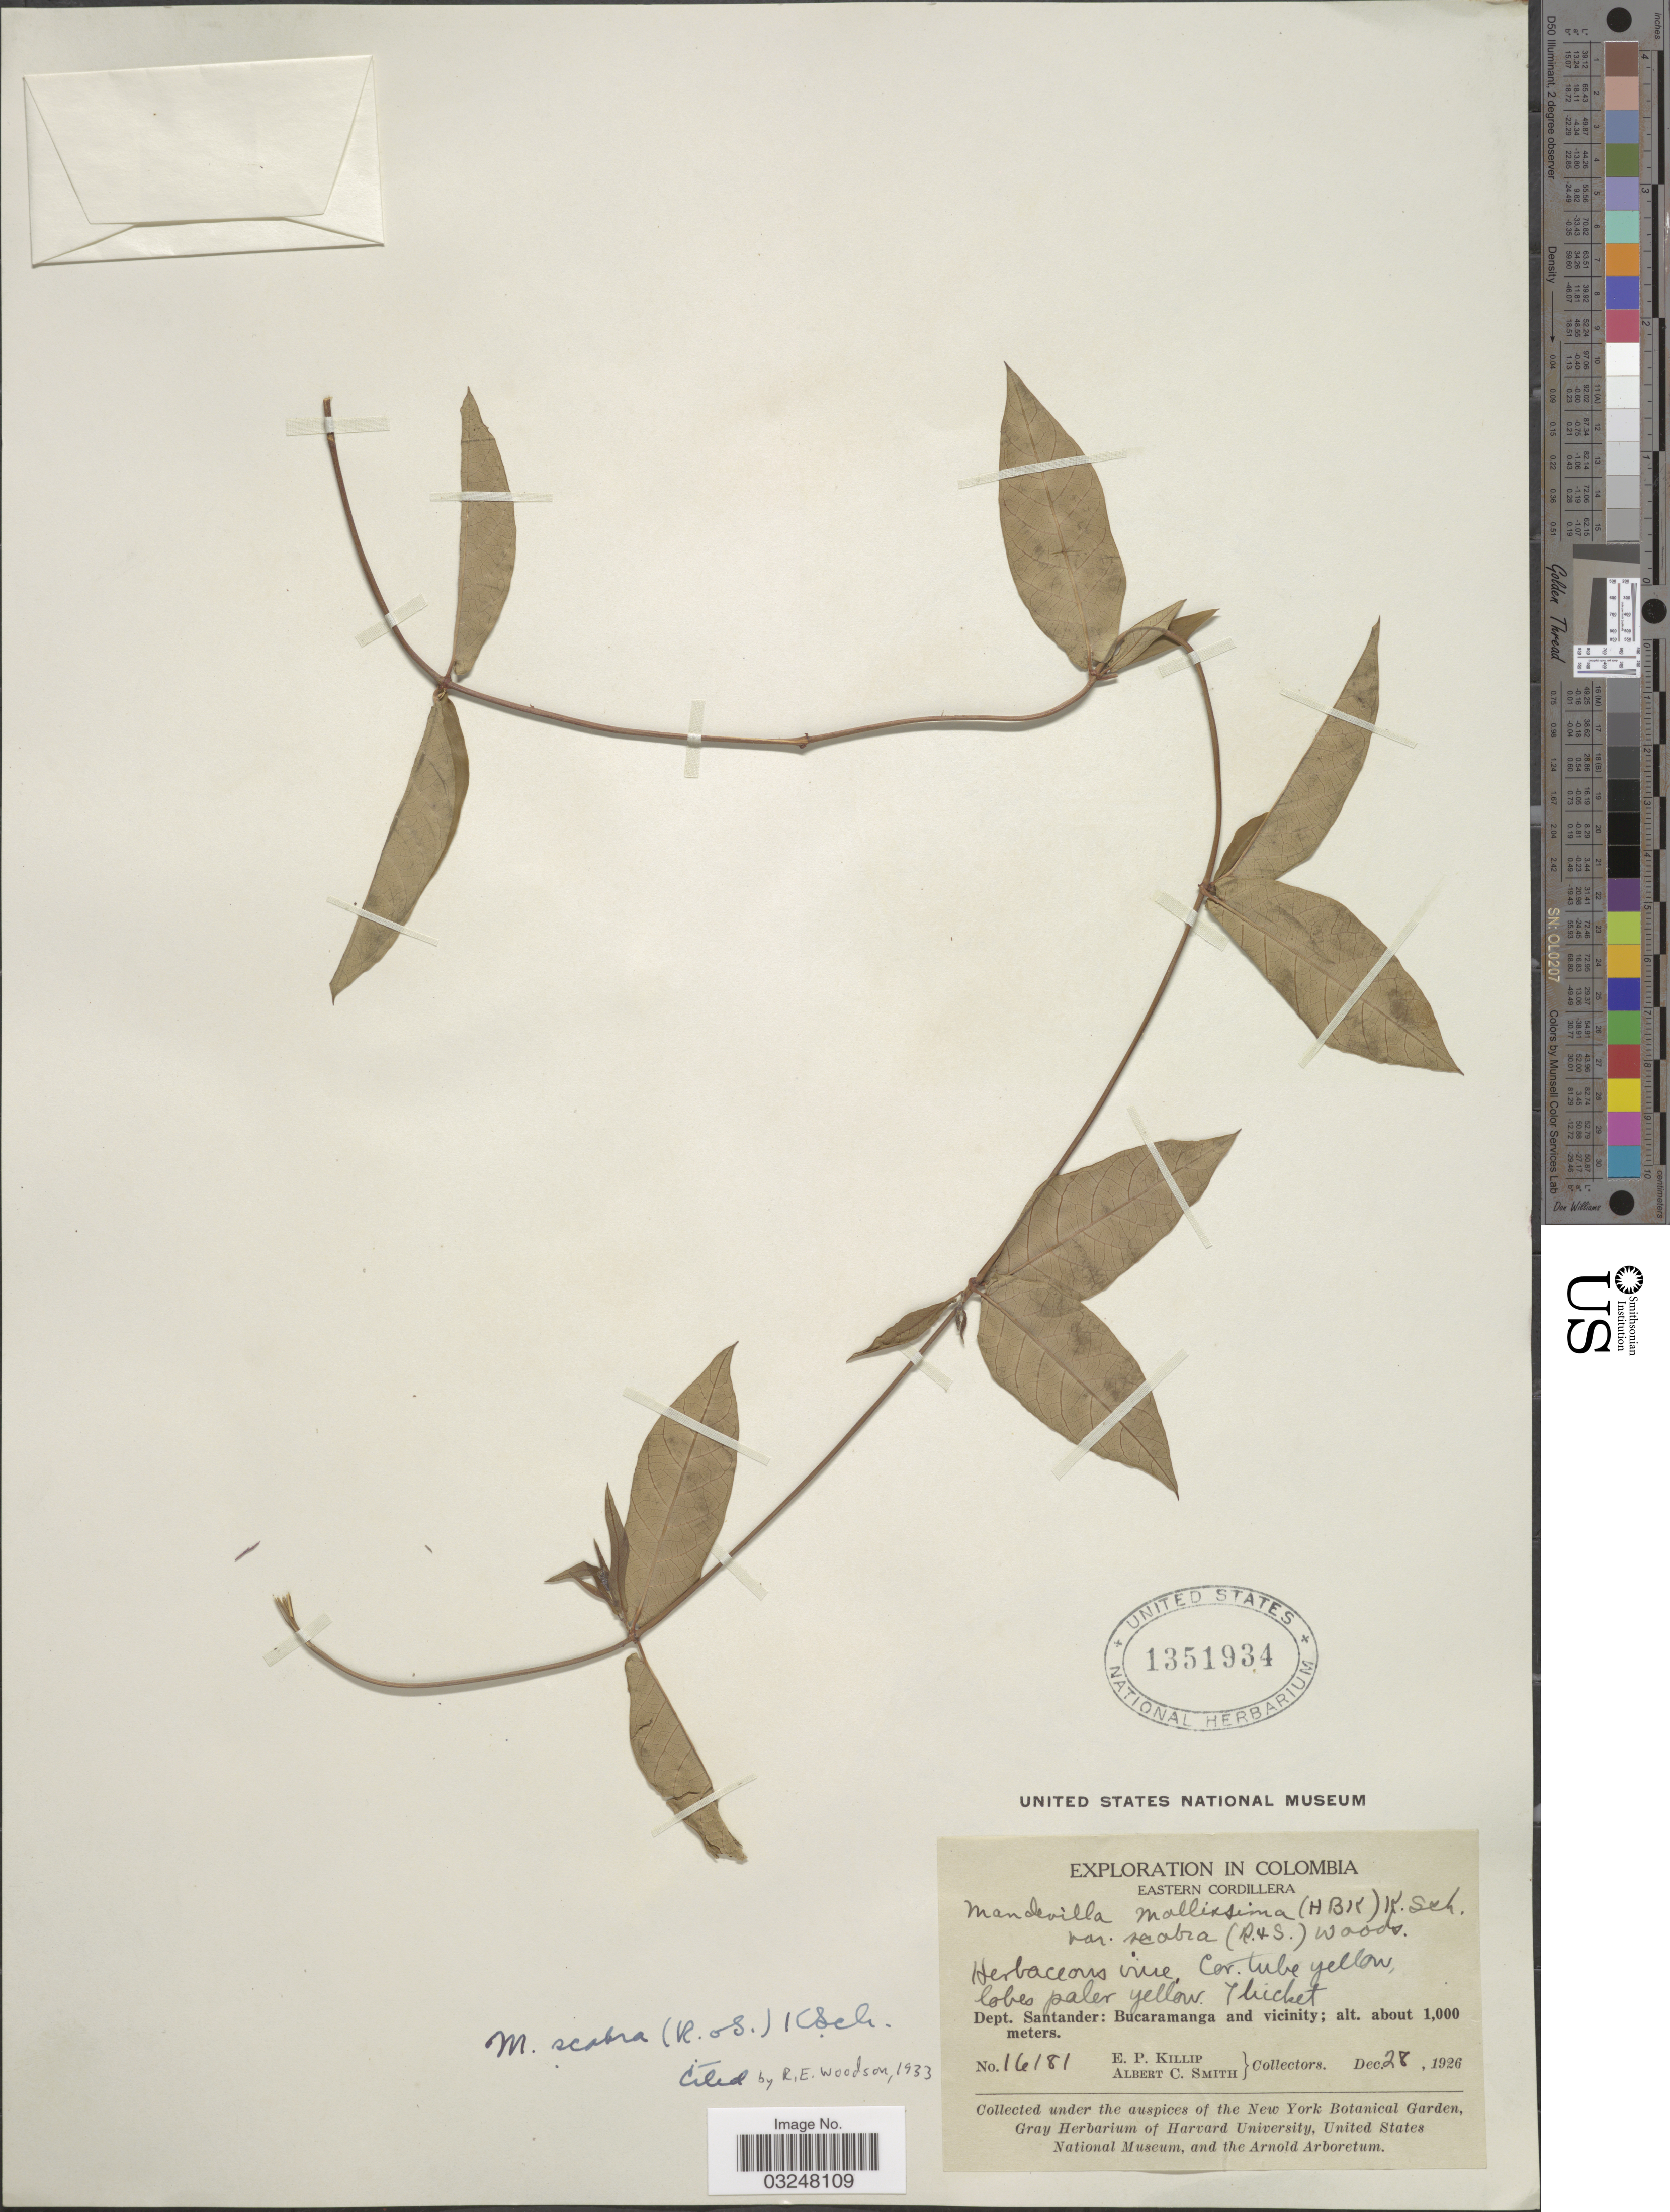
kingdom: Plantae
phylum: Tracheophyta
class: Magnoliopsida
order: Gentianales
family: Apocynaceae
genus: Mandevilla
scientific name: Mandevilla scabra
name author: (Hoffmanns. ex Roem. & Schult.) K. Schum.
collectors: E. P. Killip & A. C. Smith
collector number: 16181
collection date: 1926-12-28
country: Colombia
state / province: Santander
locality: Eastern Cordillera. Dept. Santander: Bucaramanga and vicinity.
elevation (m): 1000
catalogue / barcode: US 1351934